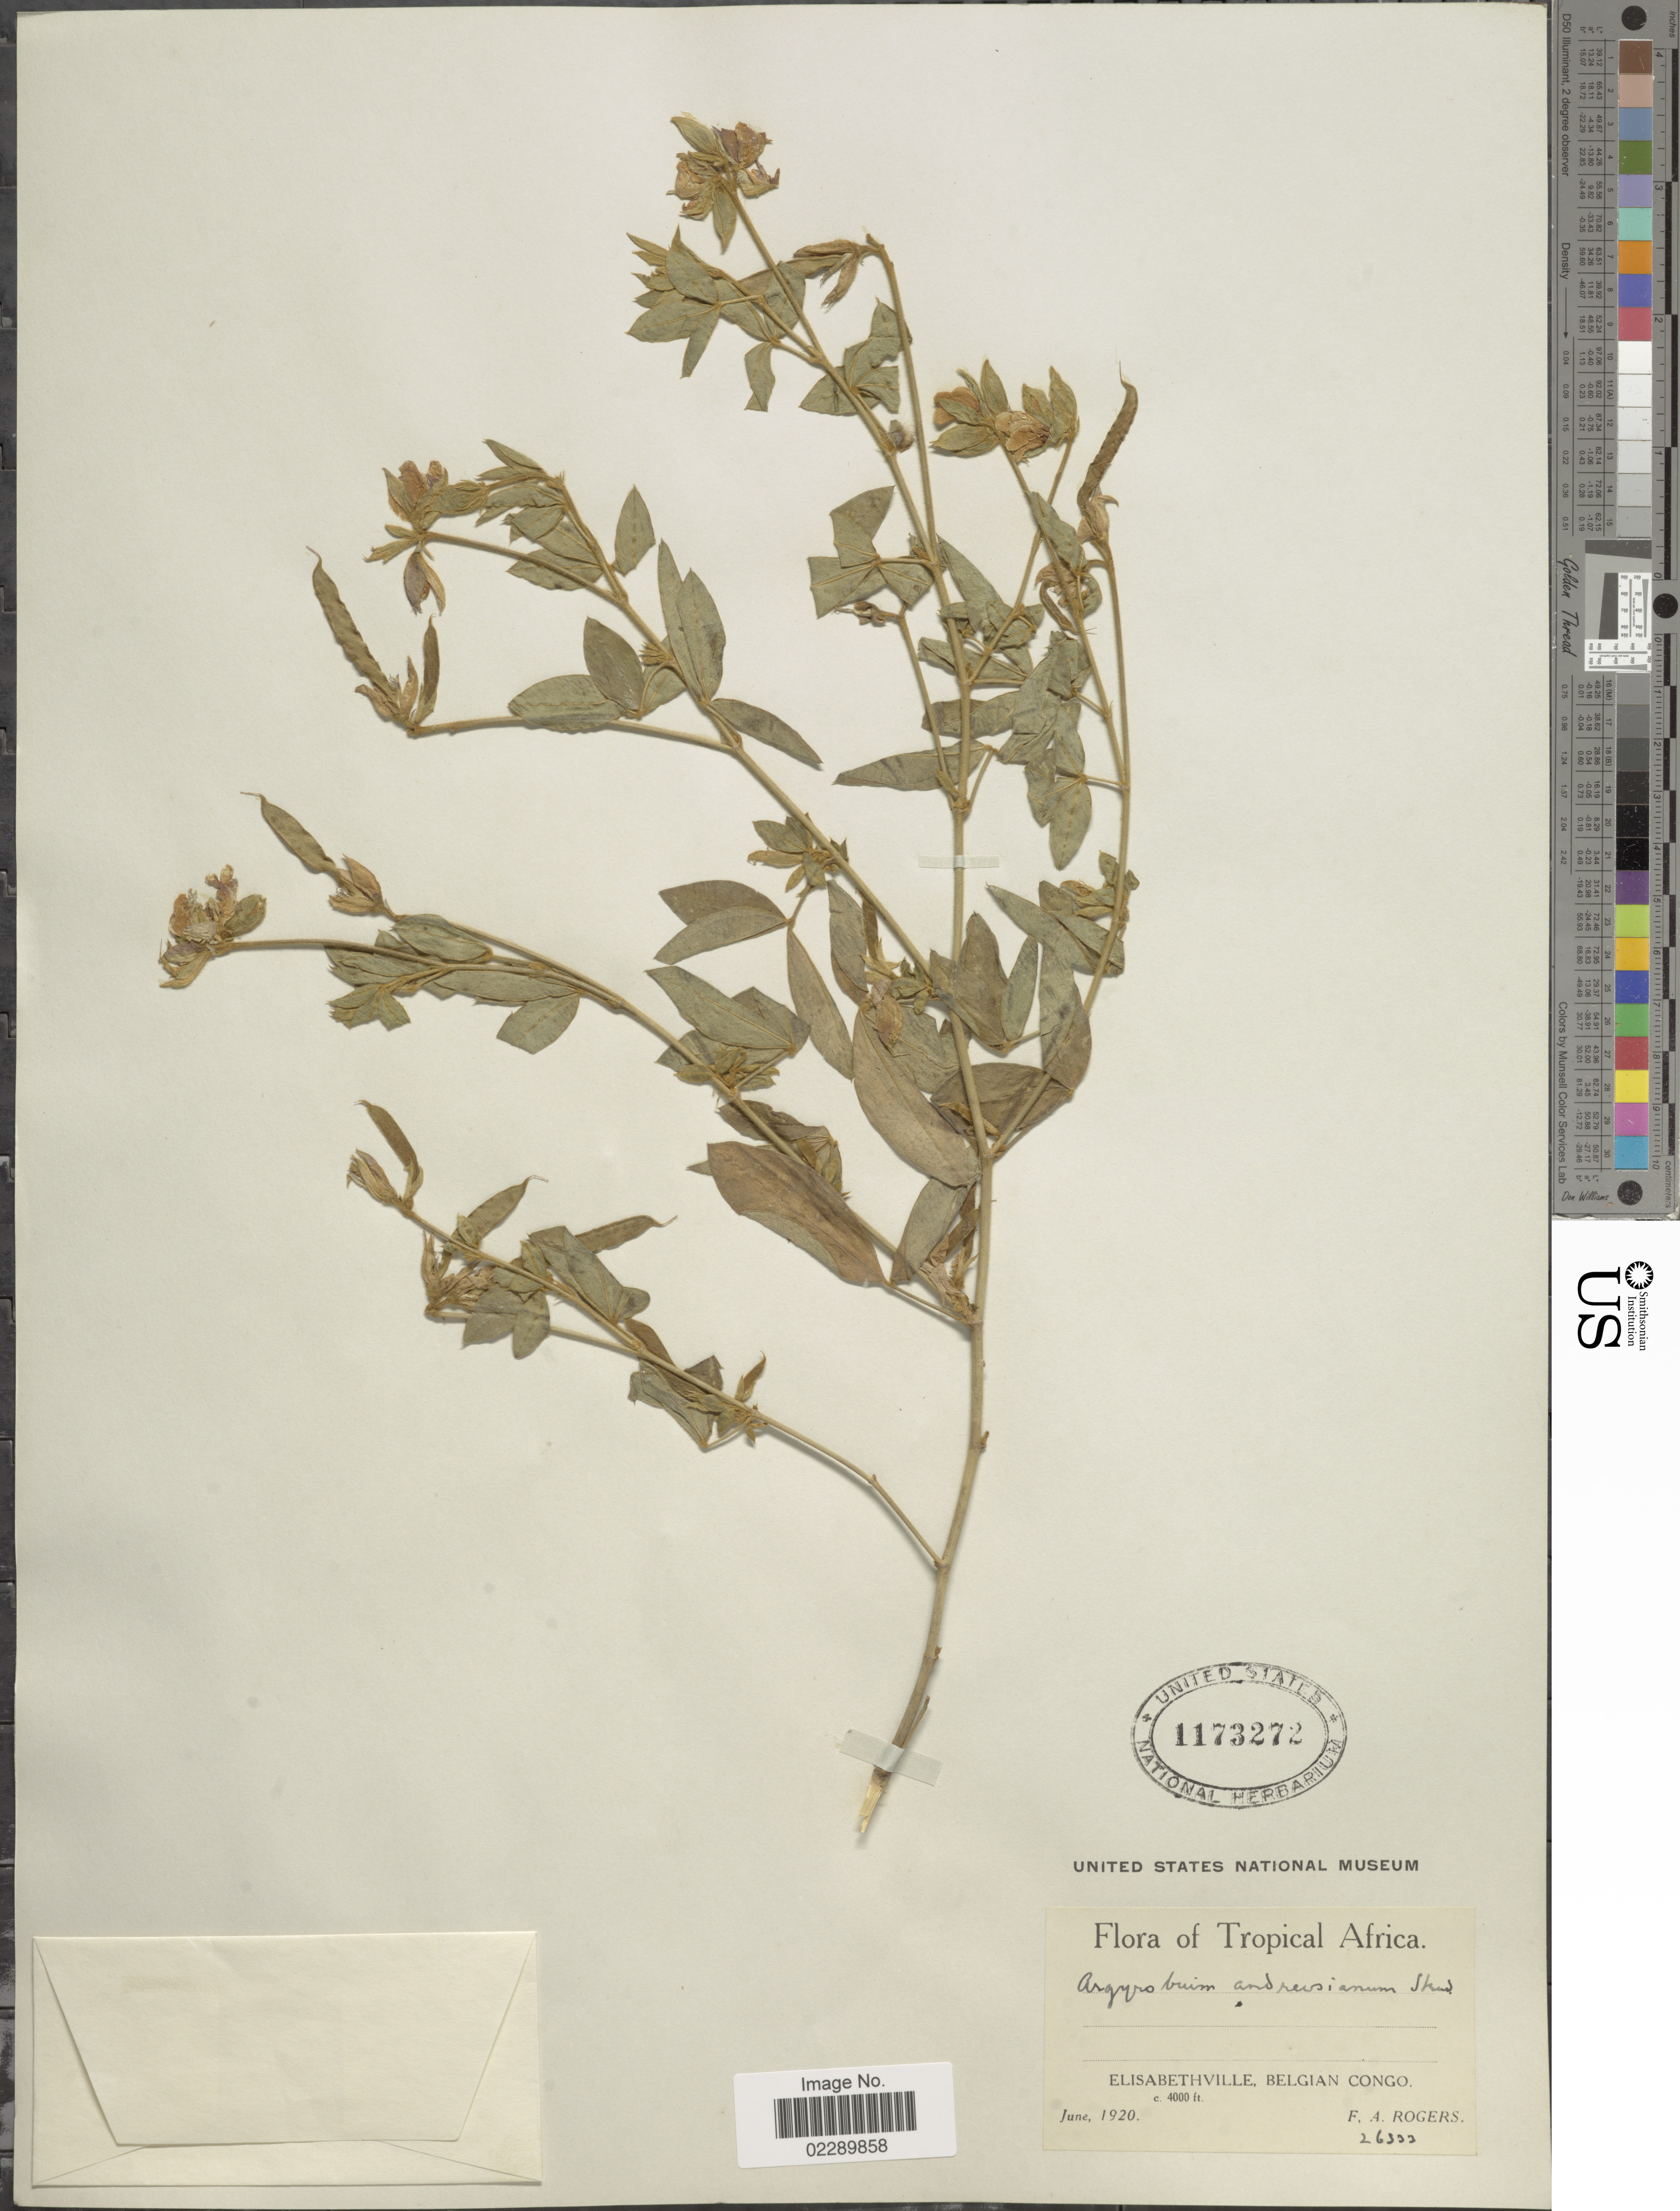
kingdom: Plantae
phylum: Tracheophyta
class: Magnoliopsida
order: Fabales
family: Fabaceae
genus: Argyrolobium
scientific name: Argyrolobium andrewsianum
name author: (E. Mey.) Steud.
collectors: F. A. Rogers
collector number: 26332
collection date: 1920-06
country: Congo, Democratic Republic of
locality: Tropical Africa. Elisabethville, Belgian Congo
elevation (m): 1219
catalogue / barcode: US 1173272